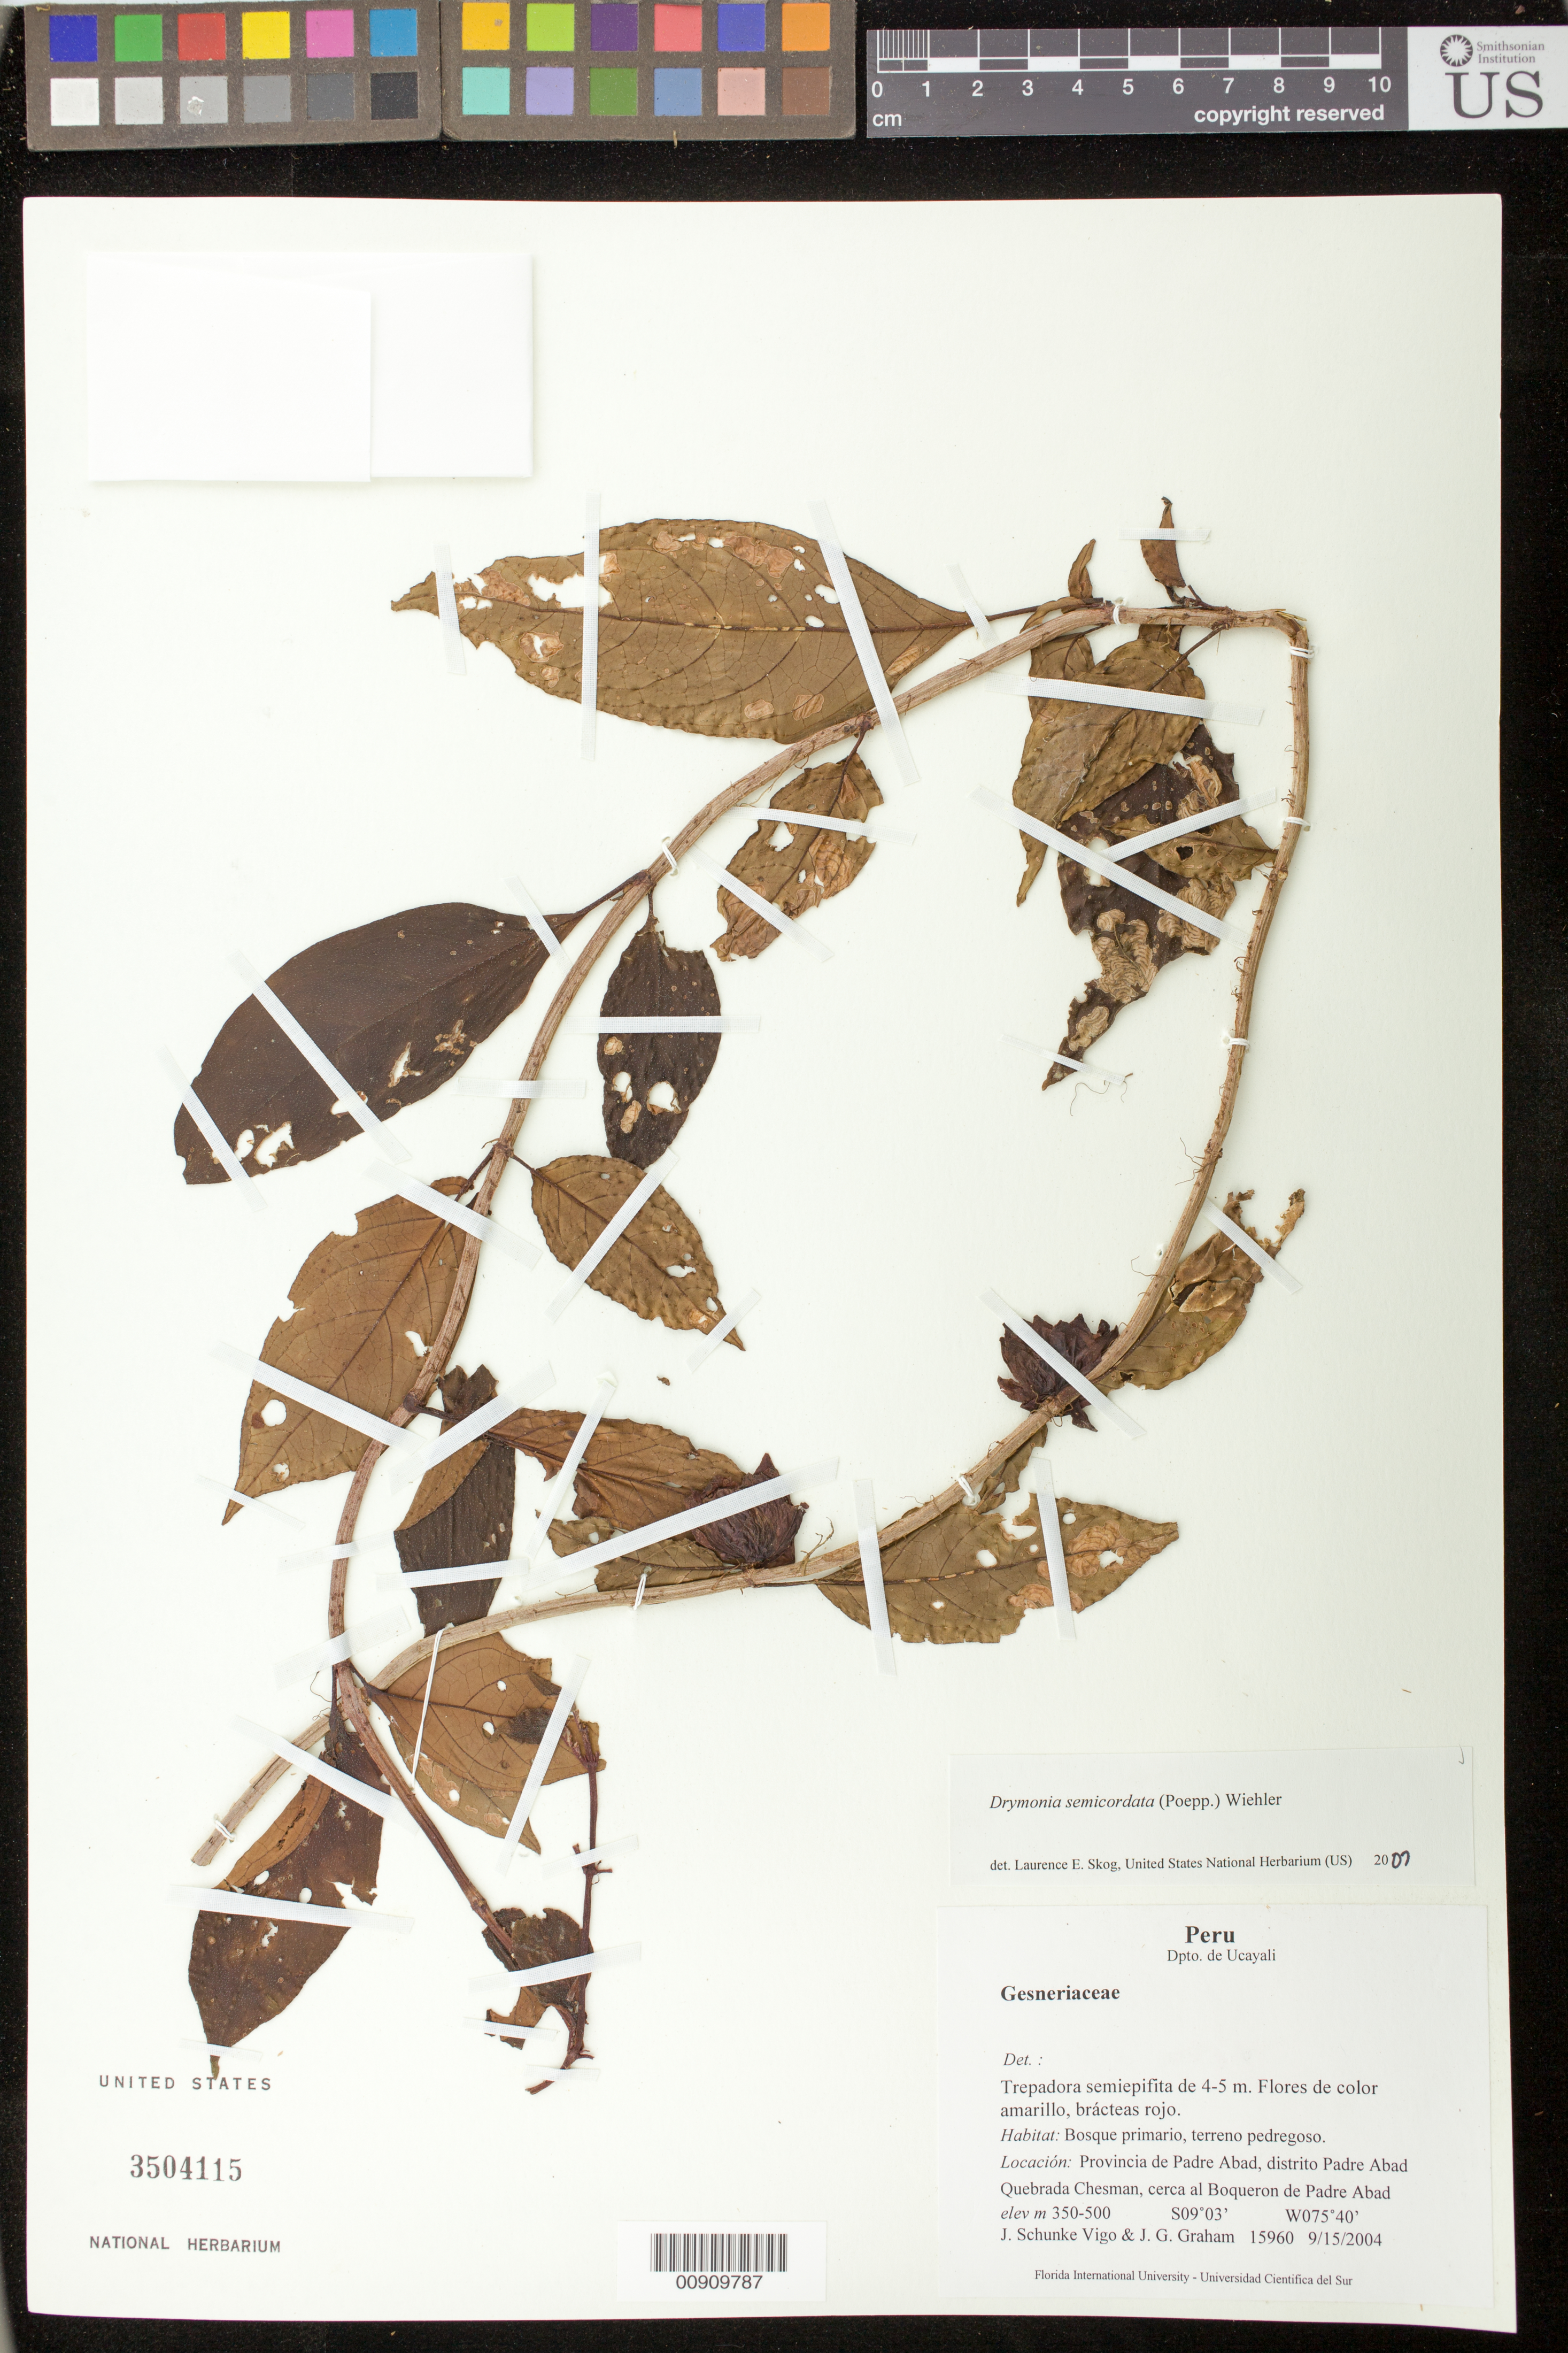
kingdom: Plantae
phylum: Tracheophyta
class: Magnoliopsida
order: Lamiales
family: Gesneriaceae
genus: Drymonia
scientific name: Drymonia semicordata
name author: (Poepp.) Wiehler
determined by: Skog, Laurence E.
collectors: J. Schunke Vigo & J. G. Graham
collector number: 15960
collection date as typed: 15 Sep 2004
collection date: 2004-09-15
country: Peru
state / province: Ucayali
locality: Provincia de Padre Abad, distrito Padre Abad. Quebrada Chesman, cerca al Boqueron de Padre Abad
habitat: Bosque primario, terreno pedregoso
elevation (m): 350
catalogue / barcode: US 3504115